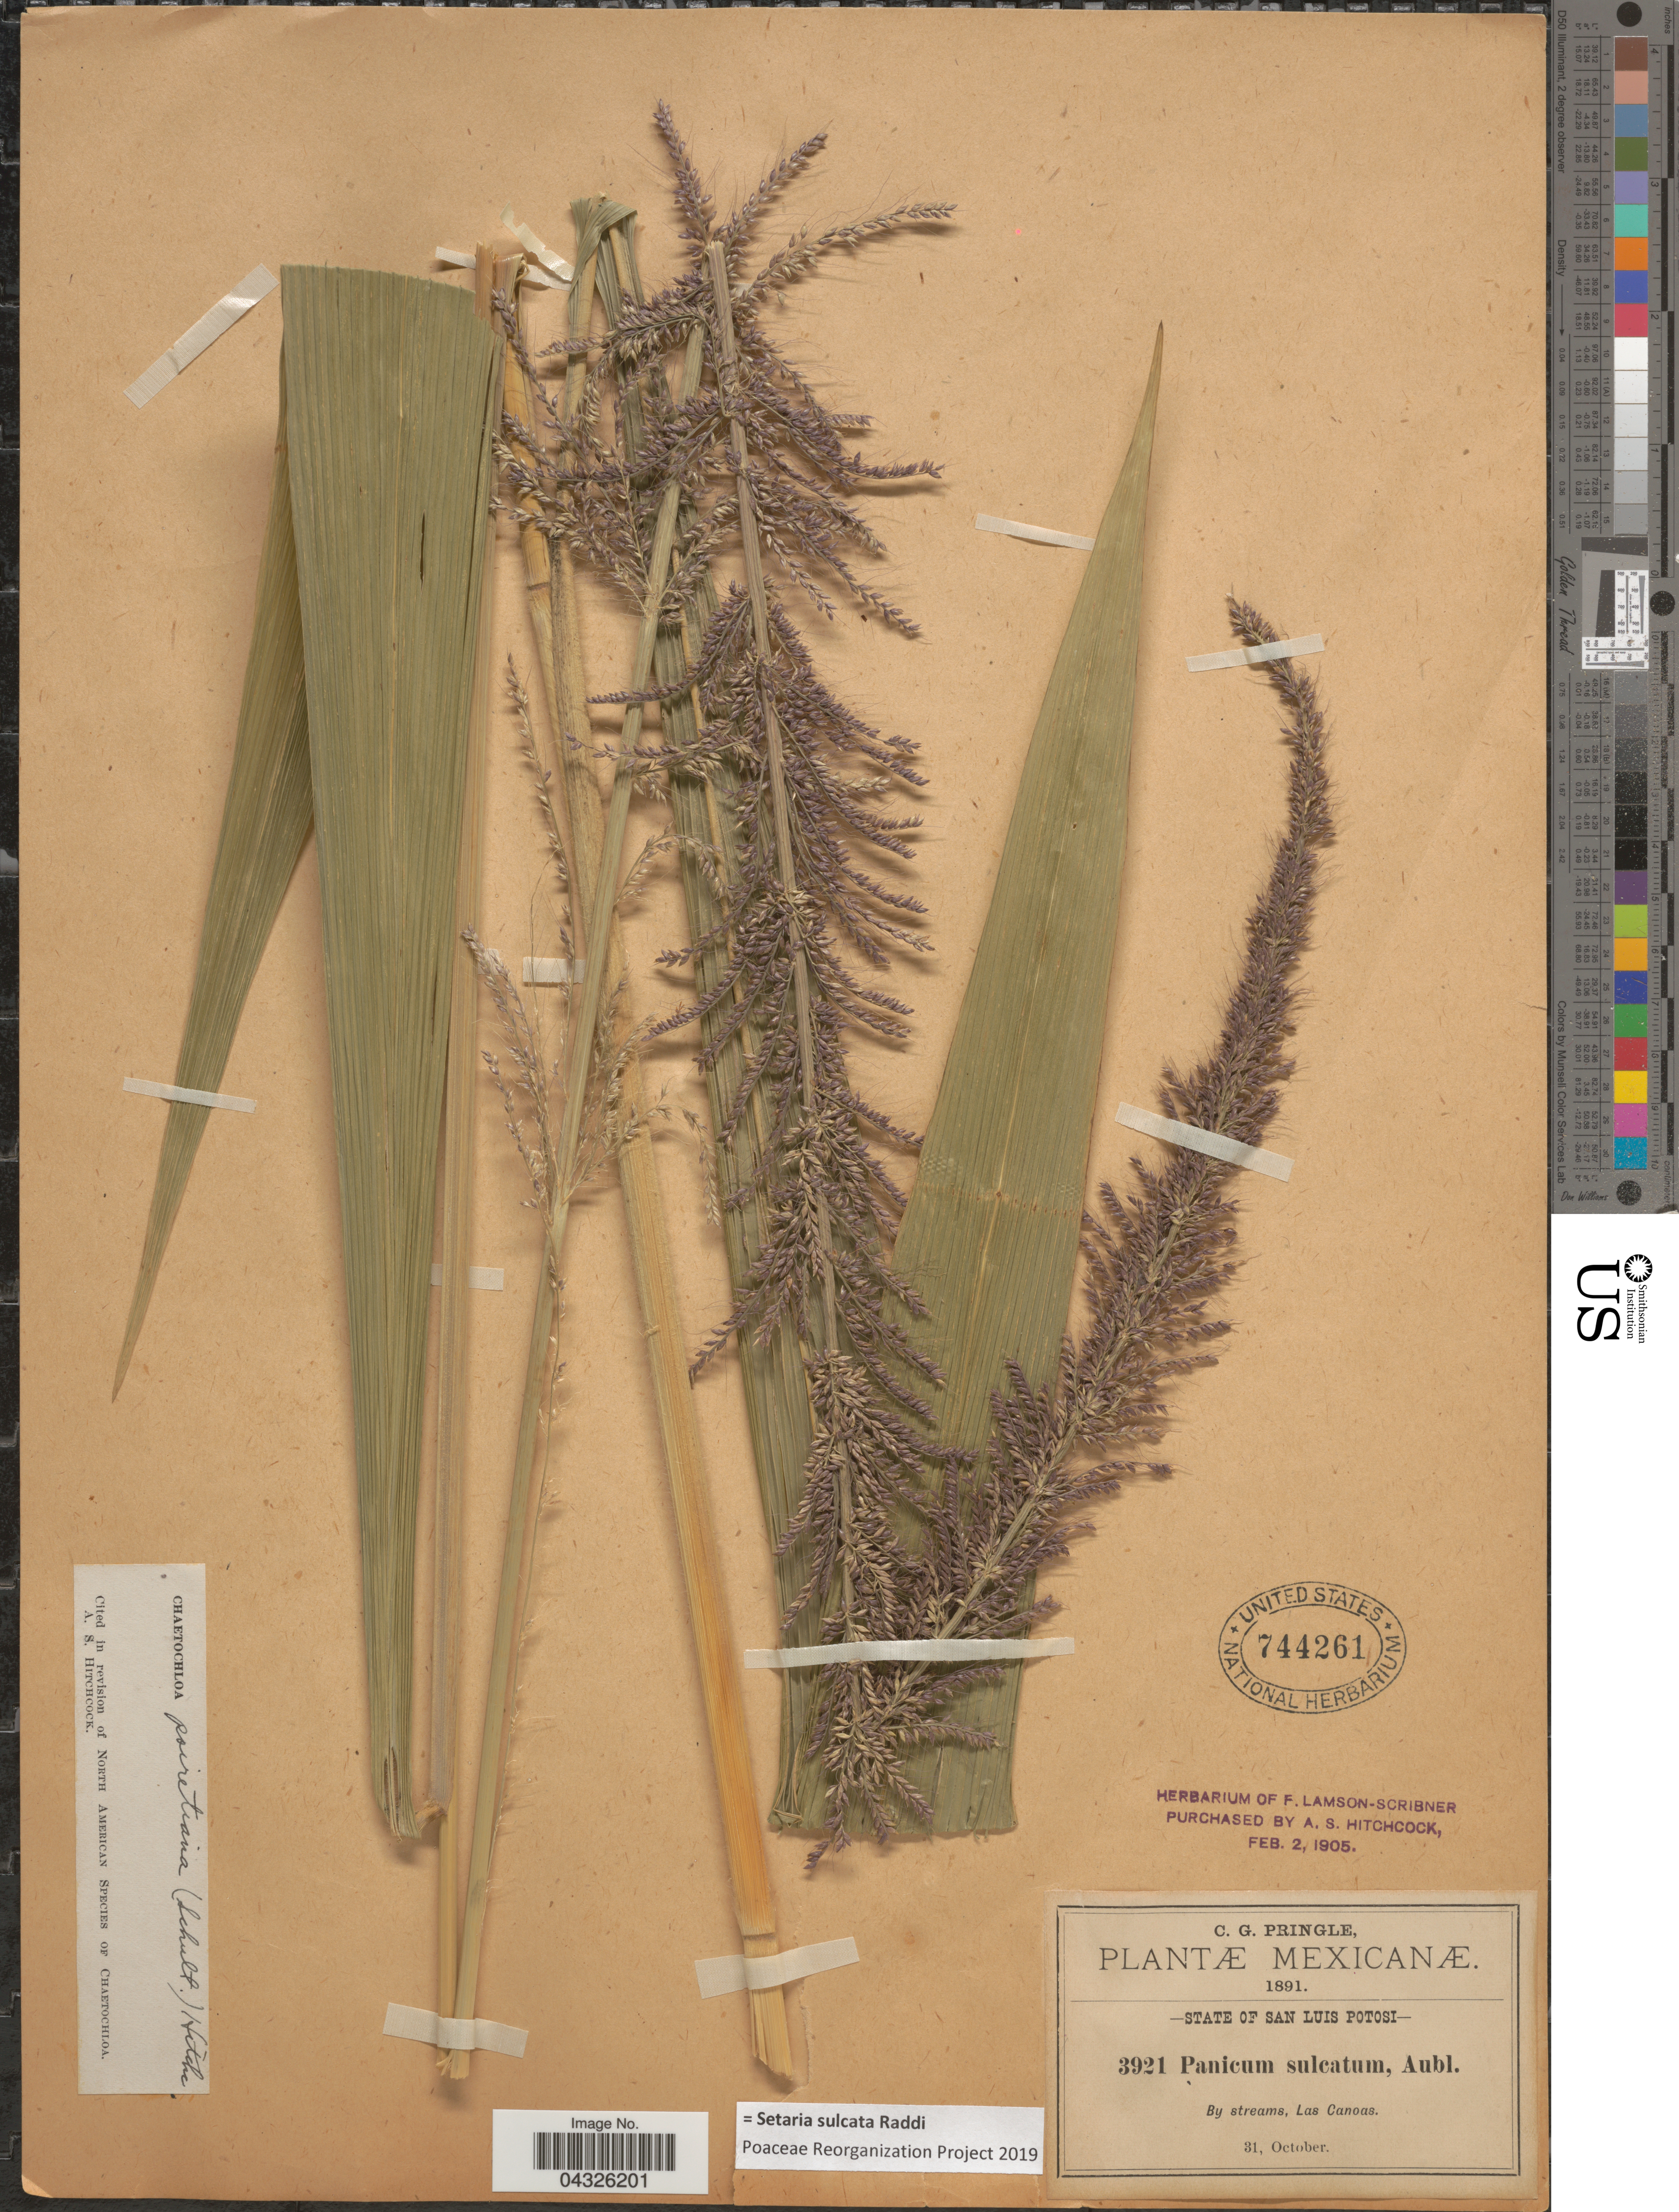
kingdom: Plantae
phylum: Tracheophyta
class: Liliopsida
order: Poales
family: Poaceae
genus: Setaria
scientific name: Setaria sulcata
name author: Raddi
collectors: C. G. Pringle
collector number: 3921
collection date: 1891-10-31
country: Mexico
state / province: San Luis Potosí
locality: By streams, Las Canoas.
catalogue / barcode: US 744261